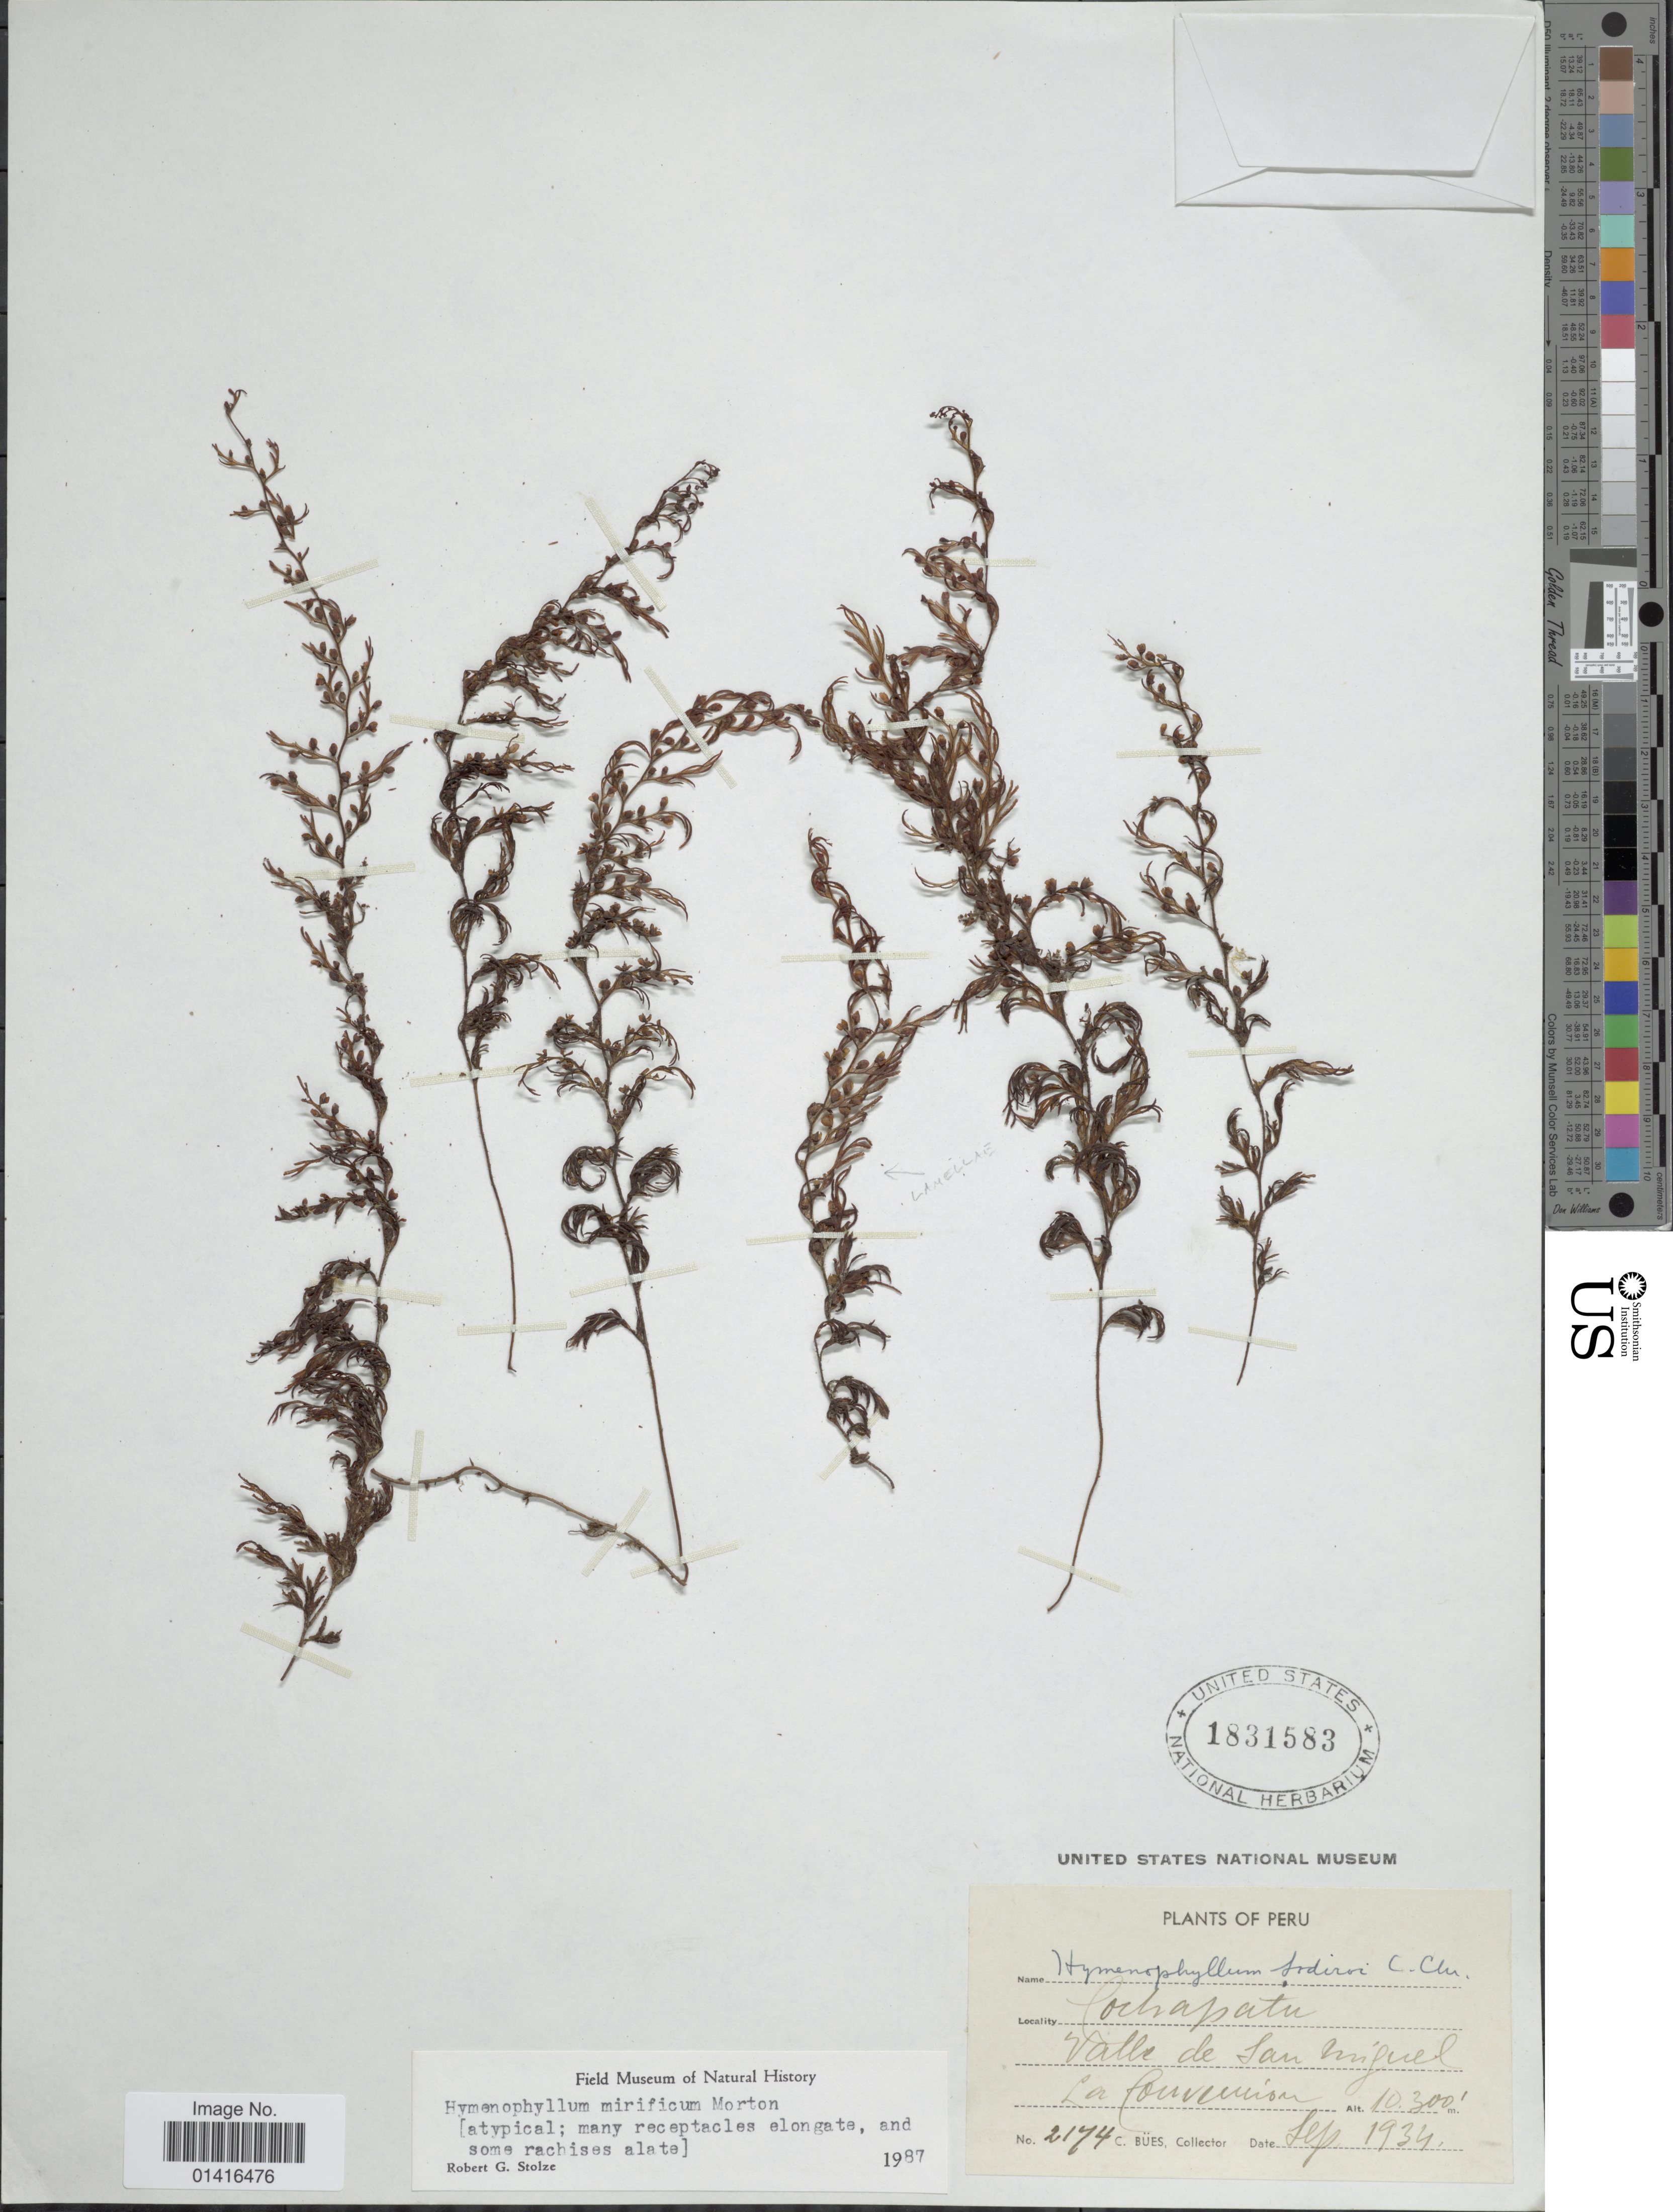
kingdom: Plantae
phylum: Tracheophyta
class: Polypodiopsida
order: Hymenophyllales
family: Hymenophyllaceae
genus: Hymenophyllum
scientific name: Hymenophyllum mirificum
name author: C.V. Morton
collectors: C. Bues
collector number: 2174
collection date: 1934-09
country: Peru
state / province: Cusco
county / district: La Convención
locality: Cochapata. Valle de San Miguel, La Convencion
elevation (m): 3139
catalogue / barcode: US 1831583